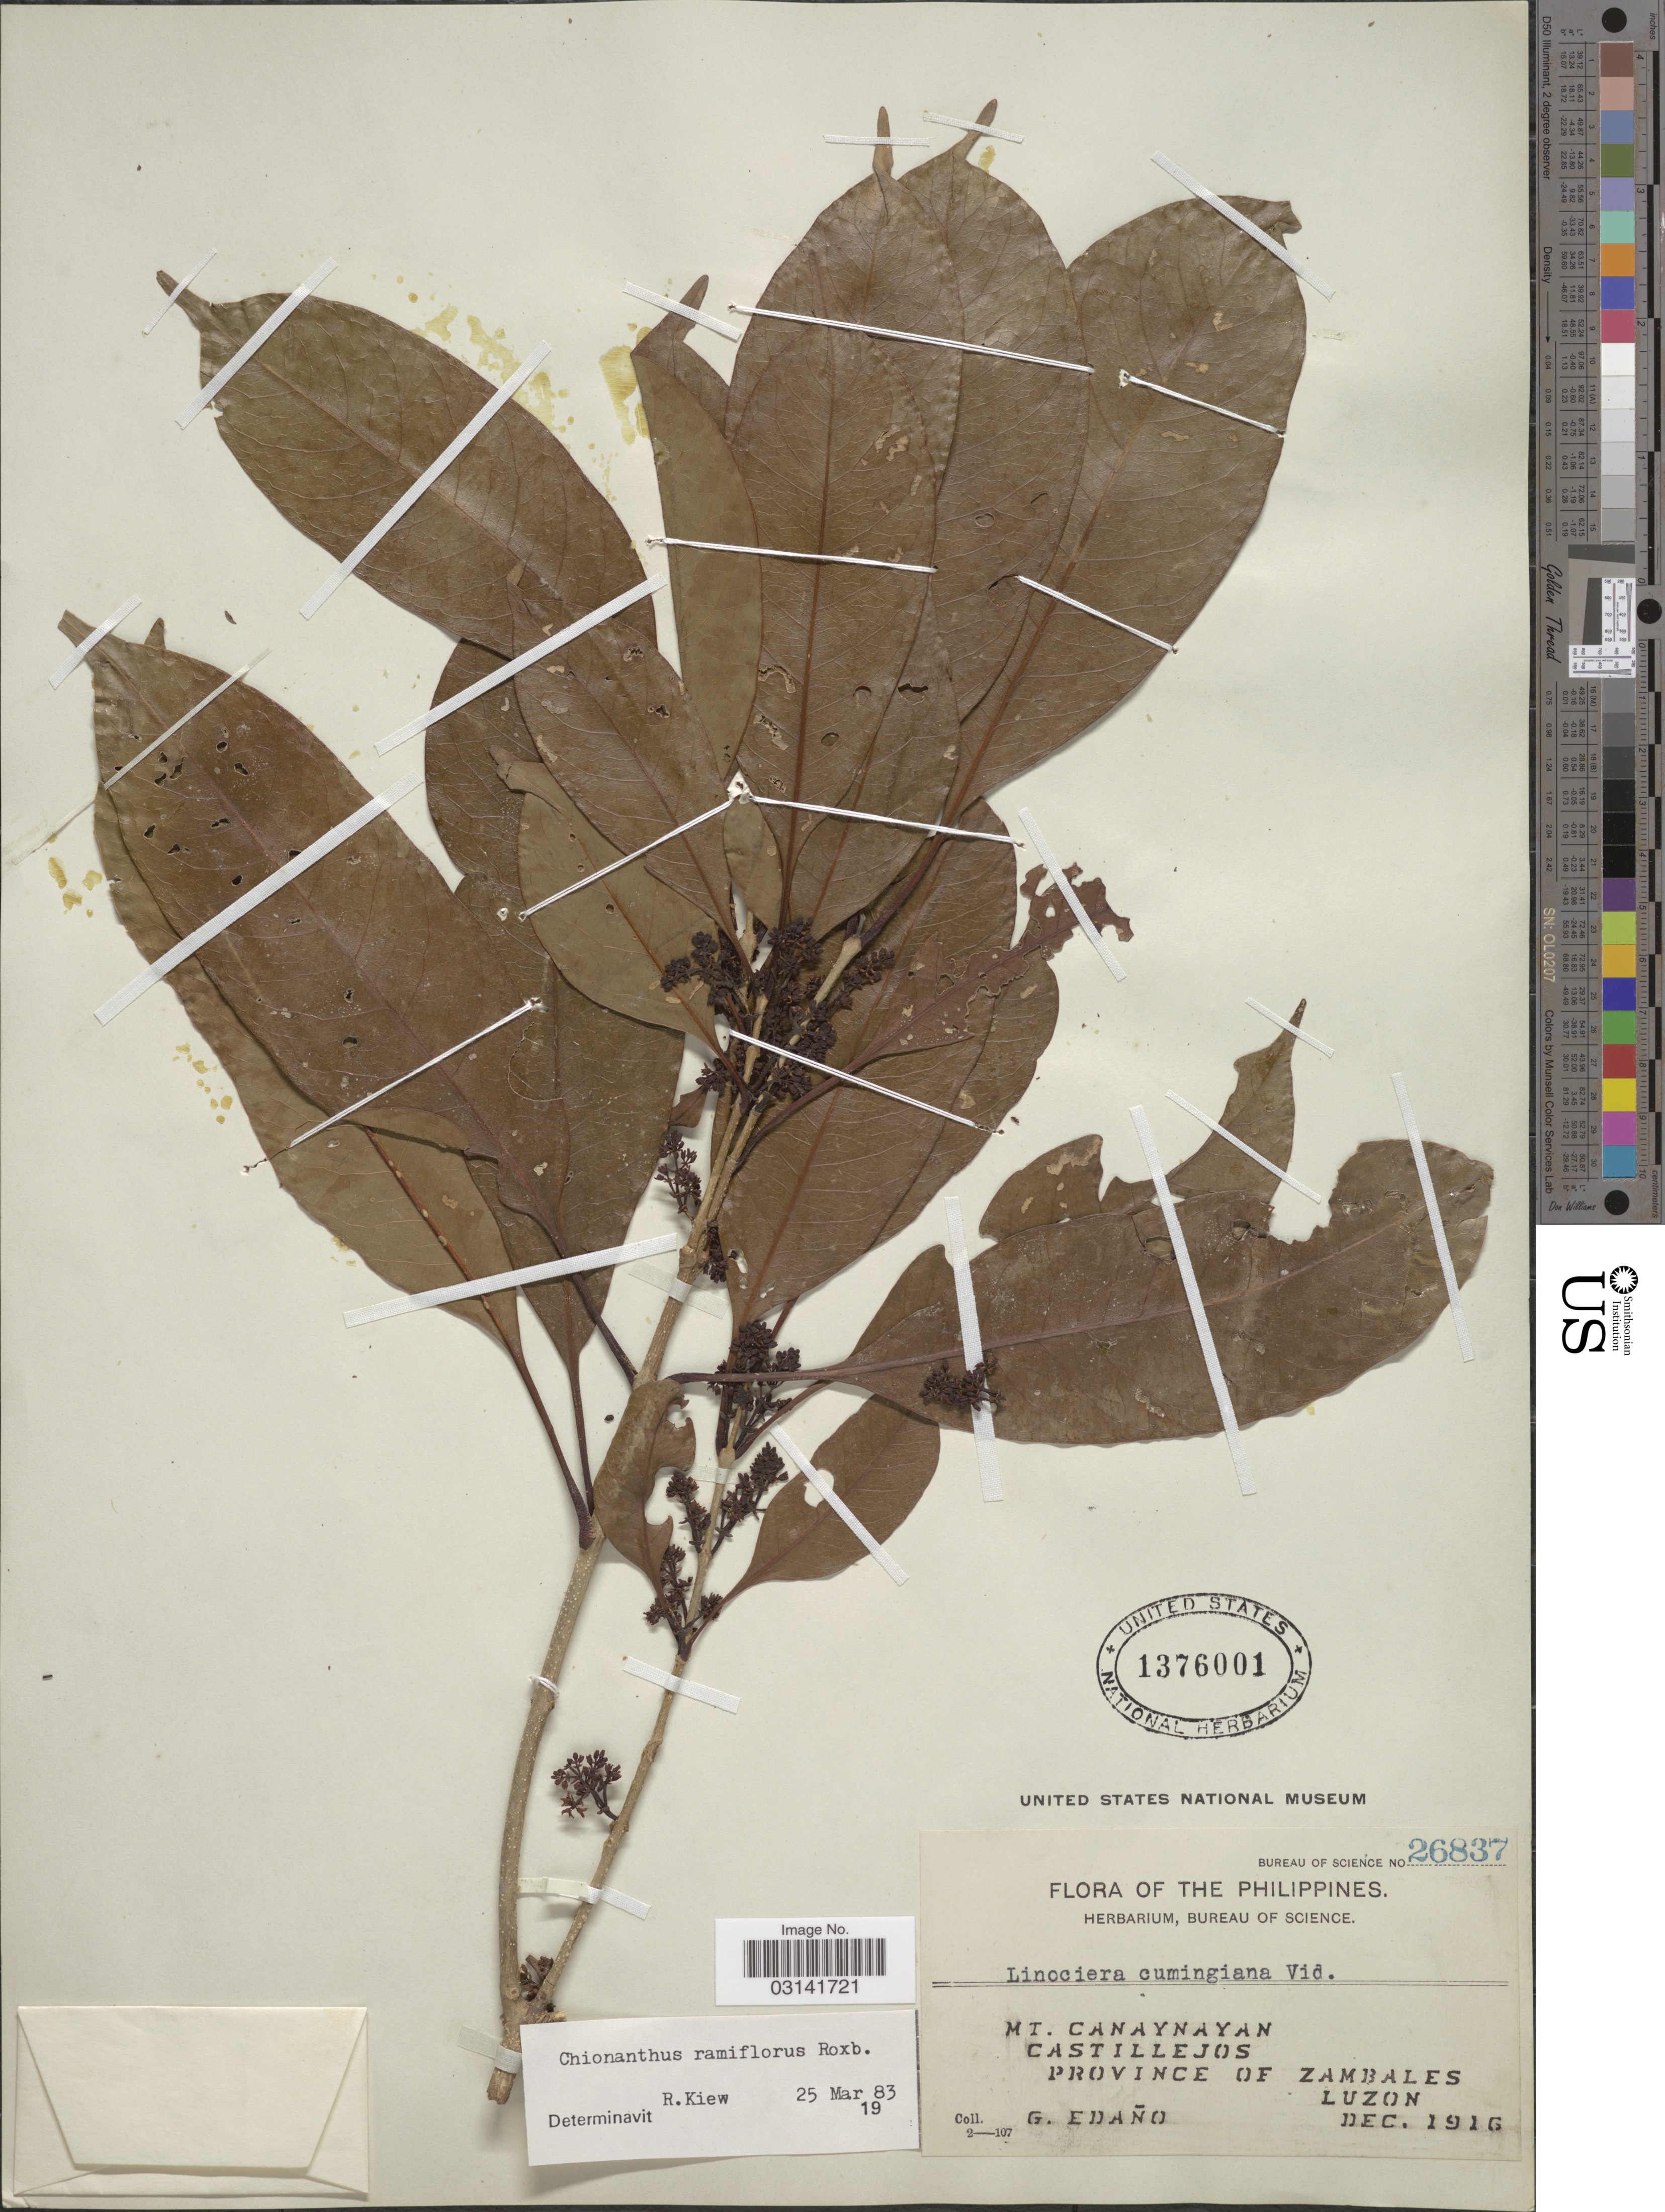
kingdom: Plantae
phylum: Tracheophyta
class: Magnoliopsida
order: Lamiales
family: Oleaceae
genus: Chionanthus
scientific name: Chionanthus ramiflorus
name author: Roxb.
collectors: G. Edaño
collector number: Bureau of Science 26837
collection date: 1916-12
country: Philippines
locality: Mt. Canaynayan. Castillejos. Province of Zambales. Luzon.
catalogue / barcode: US 1376001